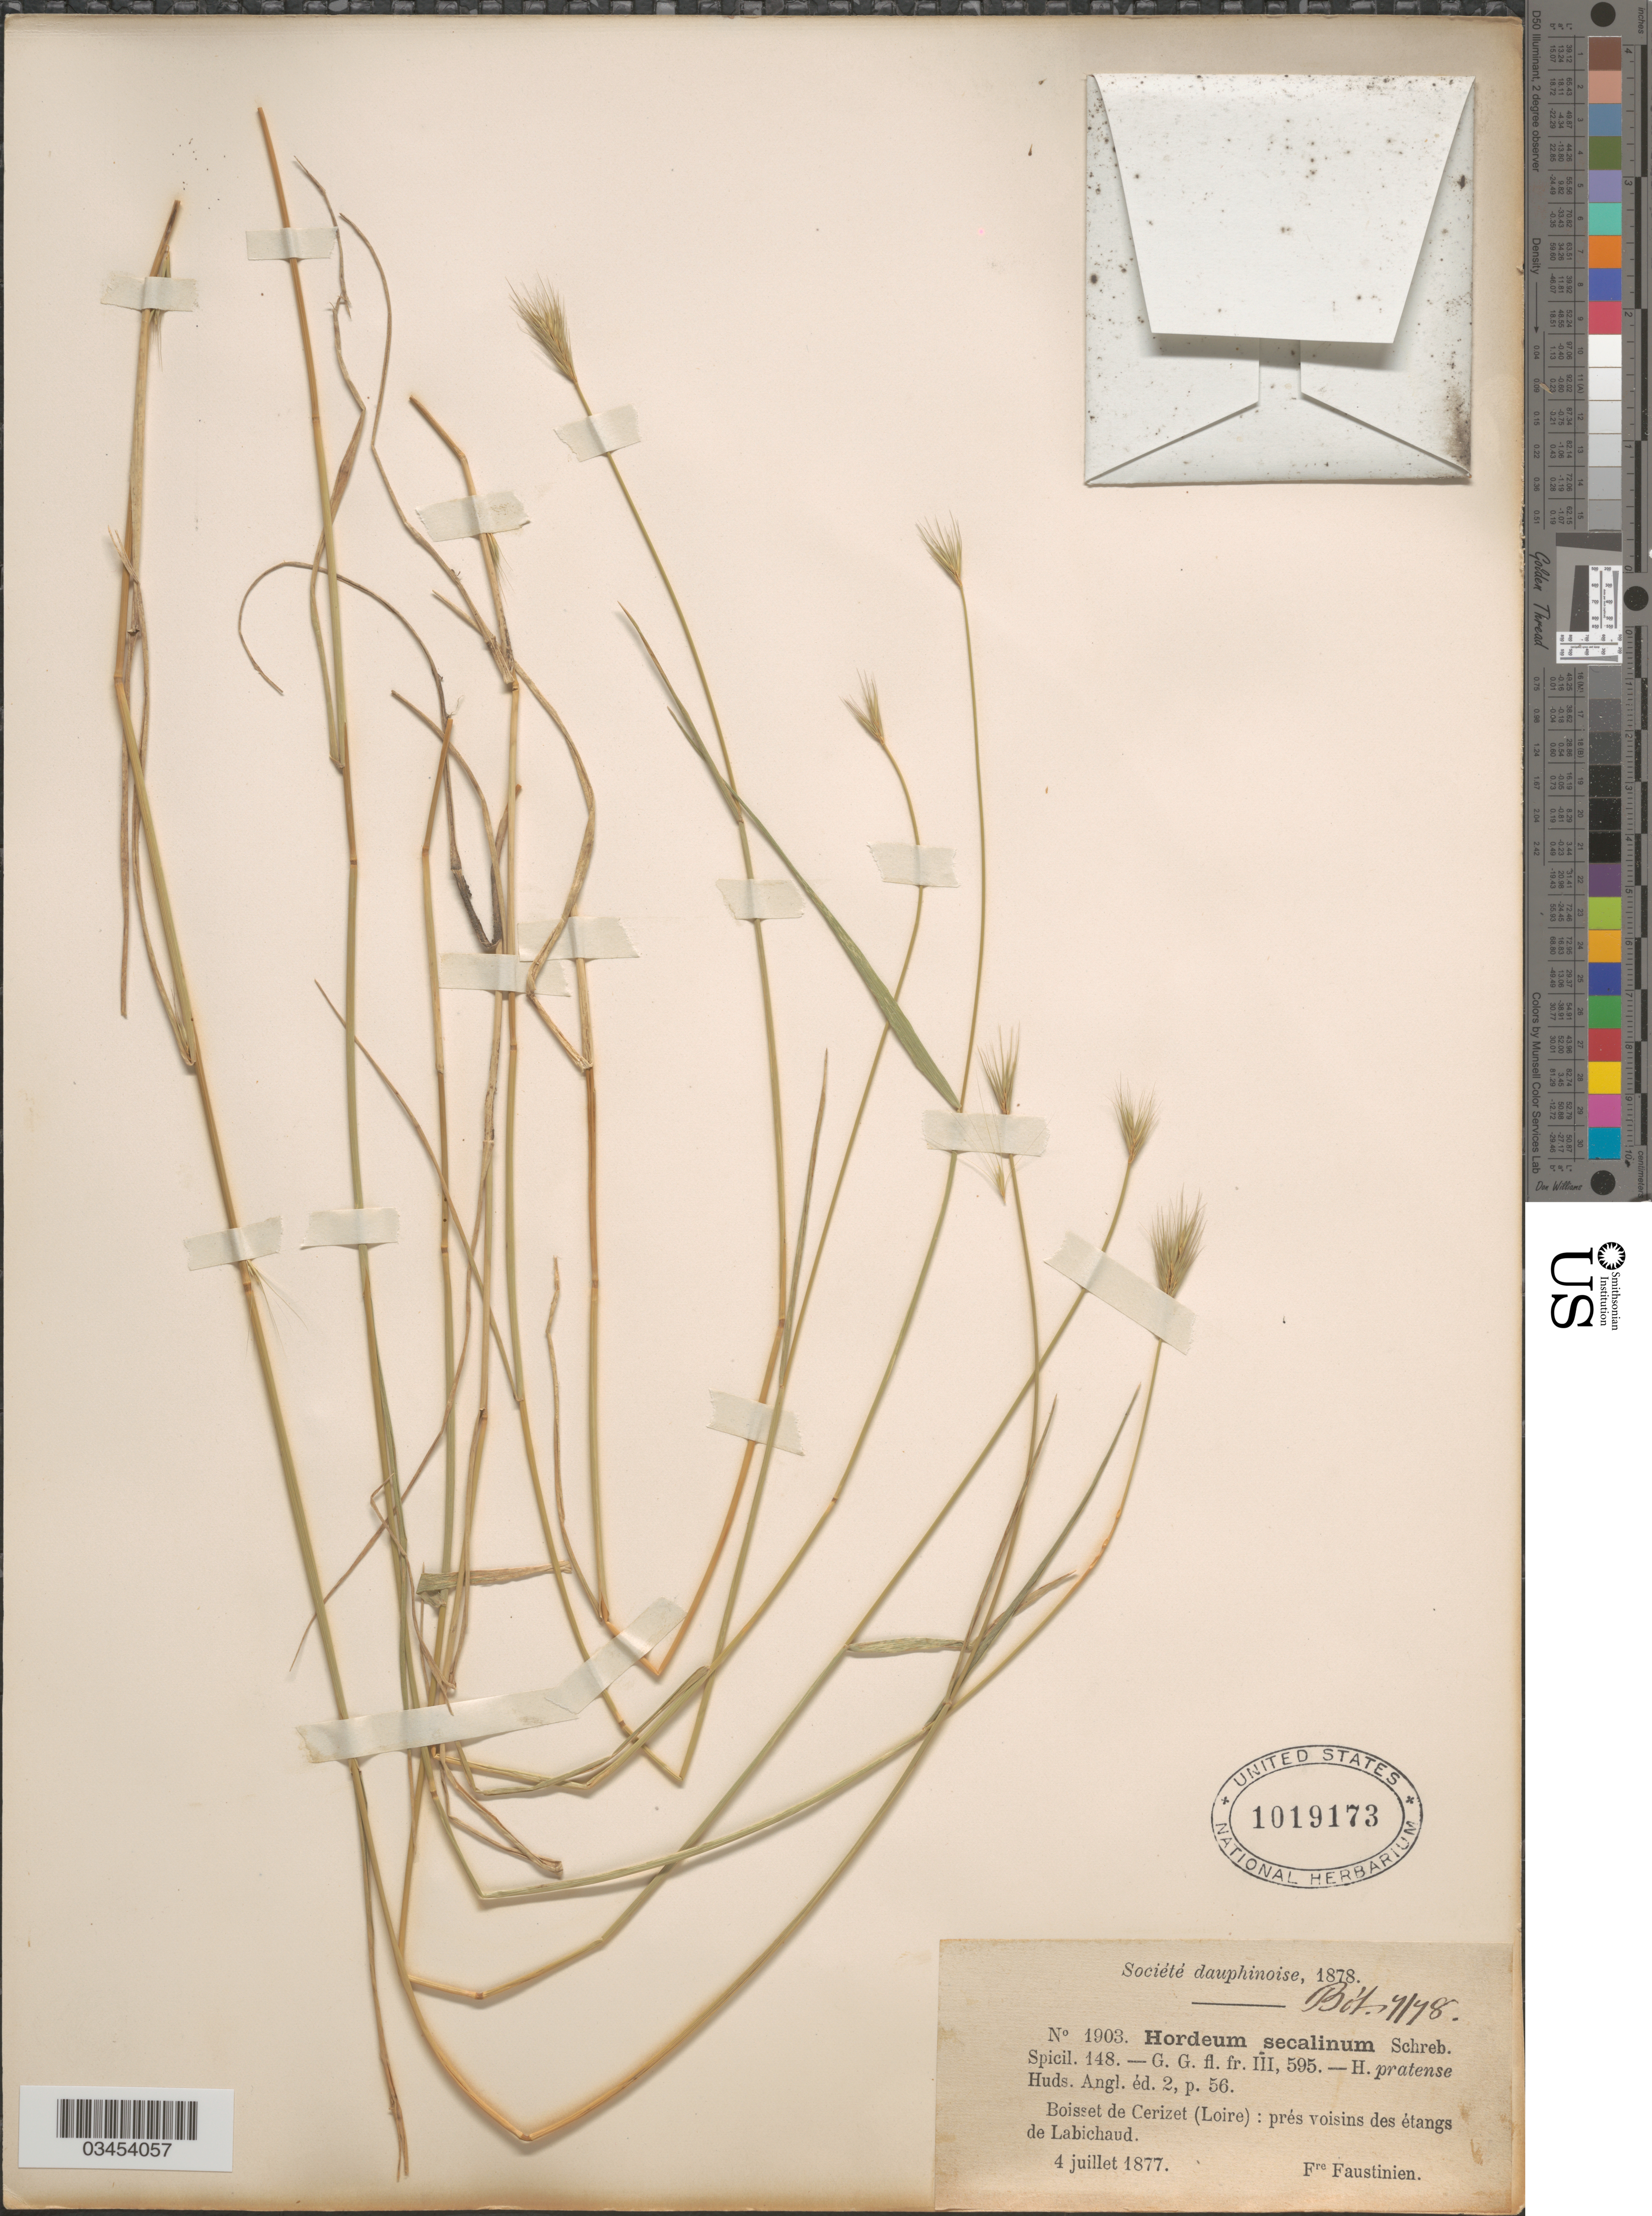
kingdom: Plantae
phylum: Tracheophyta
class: Liliopsida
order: Poales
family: Poaceae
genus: Hordeum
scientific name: Hordeum secalinum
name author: Schreb.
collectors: F. Faustinien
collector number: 1903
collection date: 1877-07-04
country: France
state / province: Pays de la Loire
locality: Boisset de Cerizet (Loire): prés voisins des étangs de Labichaud.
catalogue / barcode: US 1019173